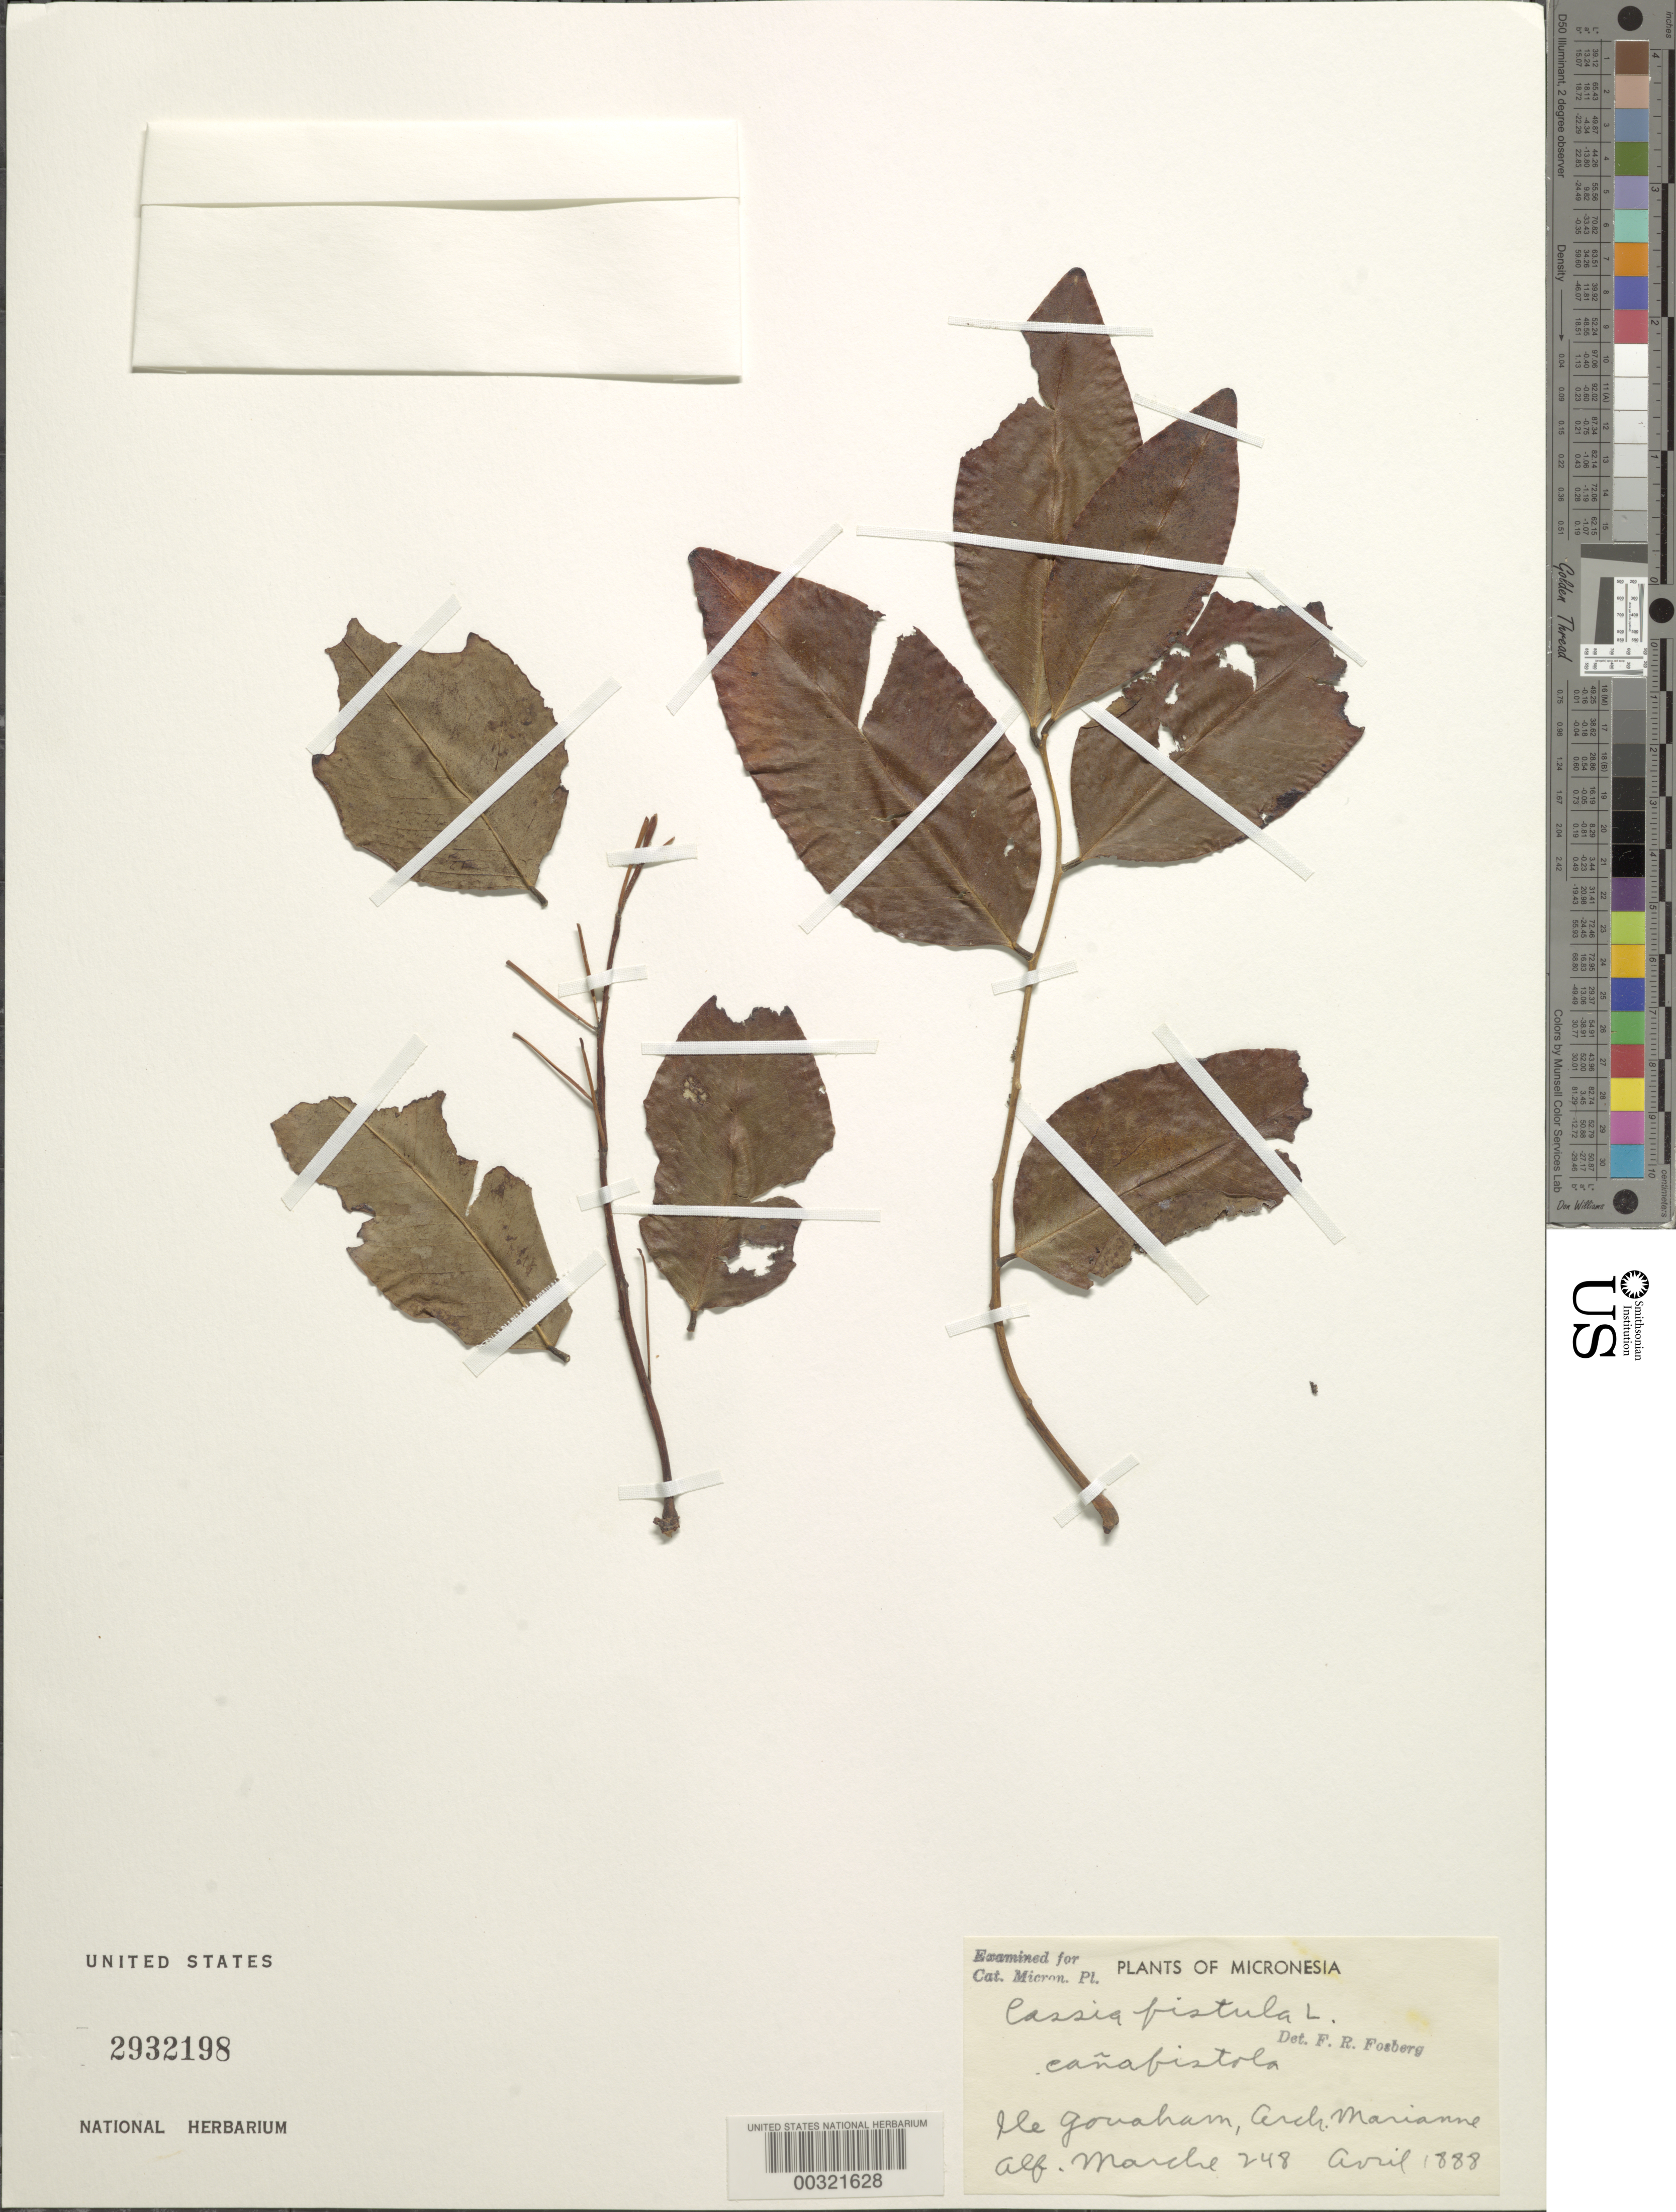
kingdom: Plantae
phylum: Tracheophyta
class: Magnoliopsida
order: Fabales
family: Fabaceae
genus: Cassia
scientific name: Cassia fistula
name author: L.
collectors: A. Marche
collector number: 248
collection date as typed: Apr 1888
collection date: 1888-04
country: Guam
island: Guam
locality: Gonaham i. [= gouaham i. = guam i.?]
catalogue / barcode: US 2932198